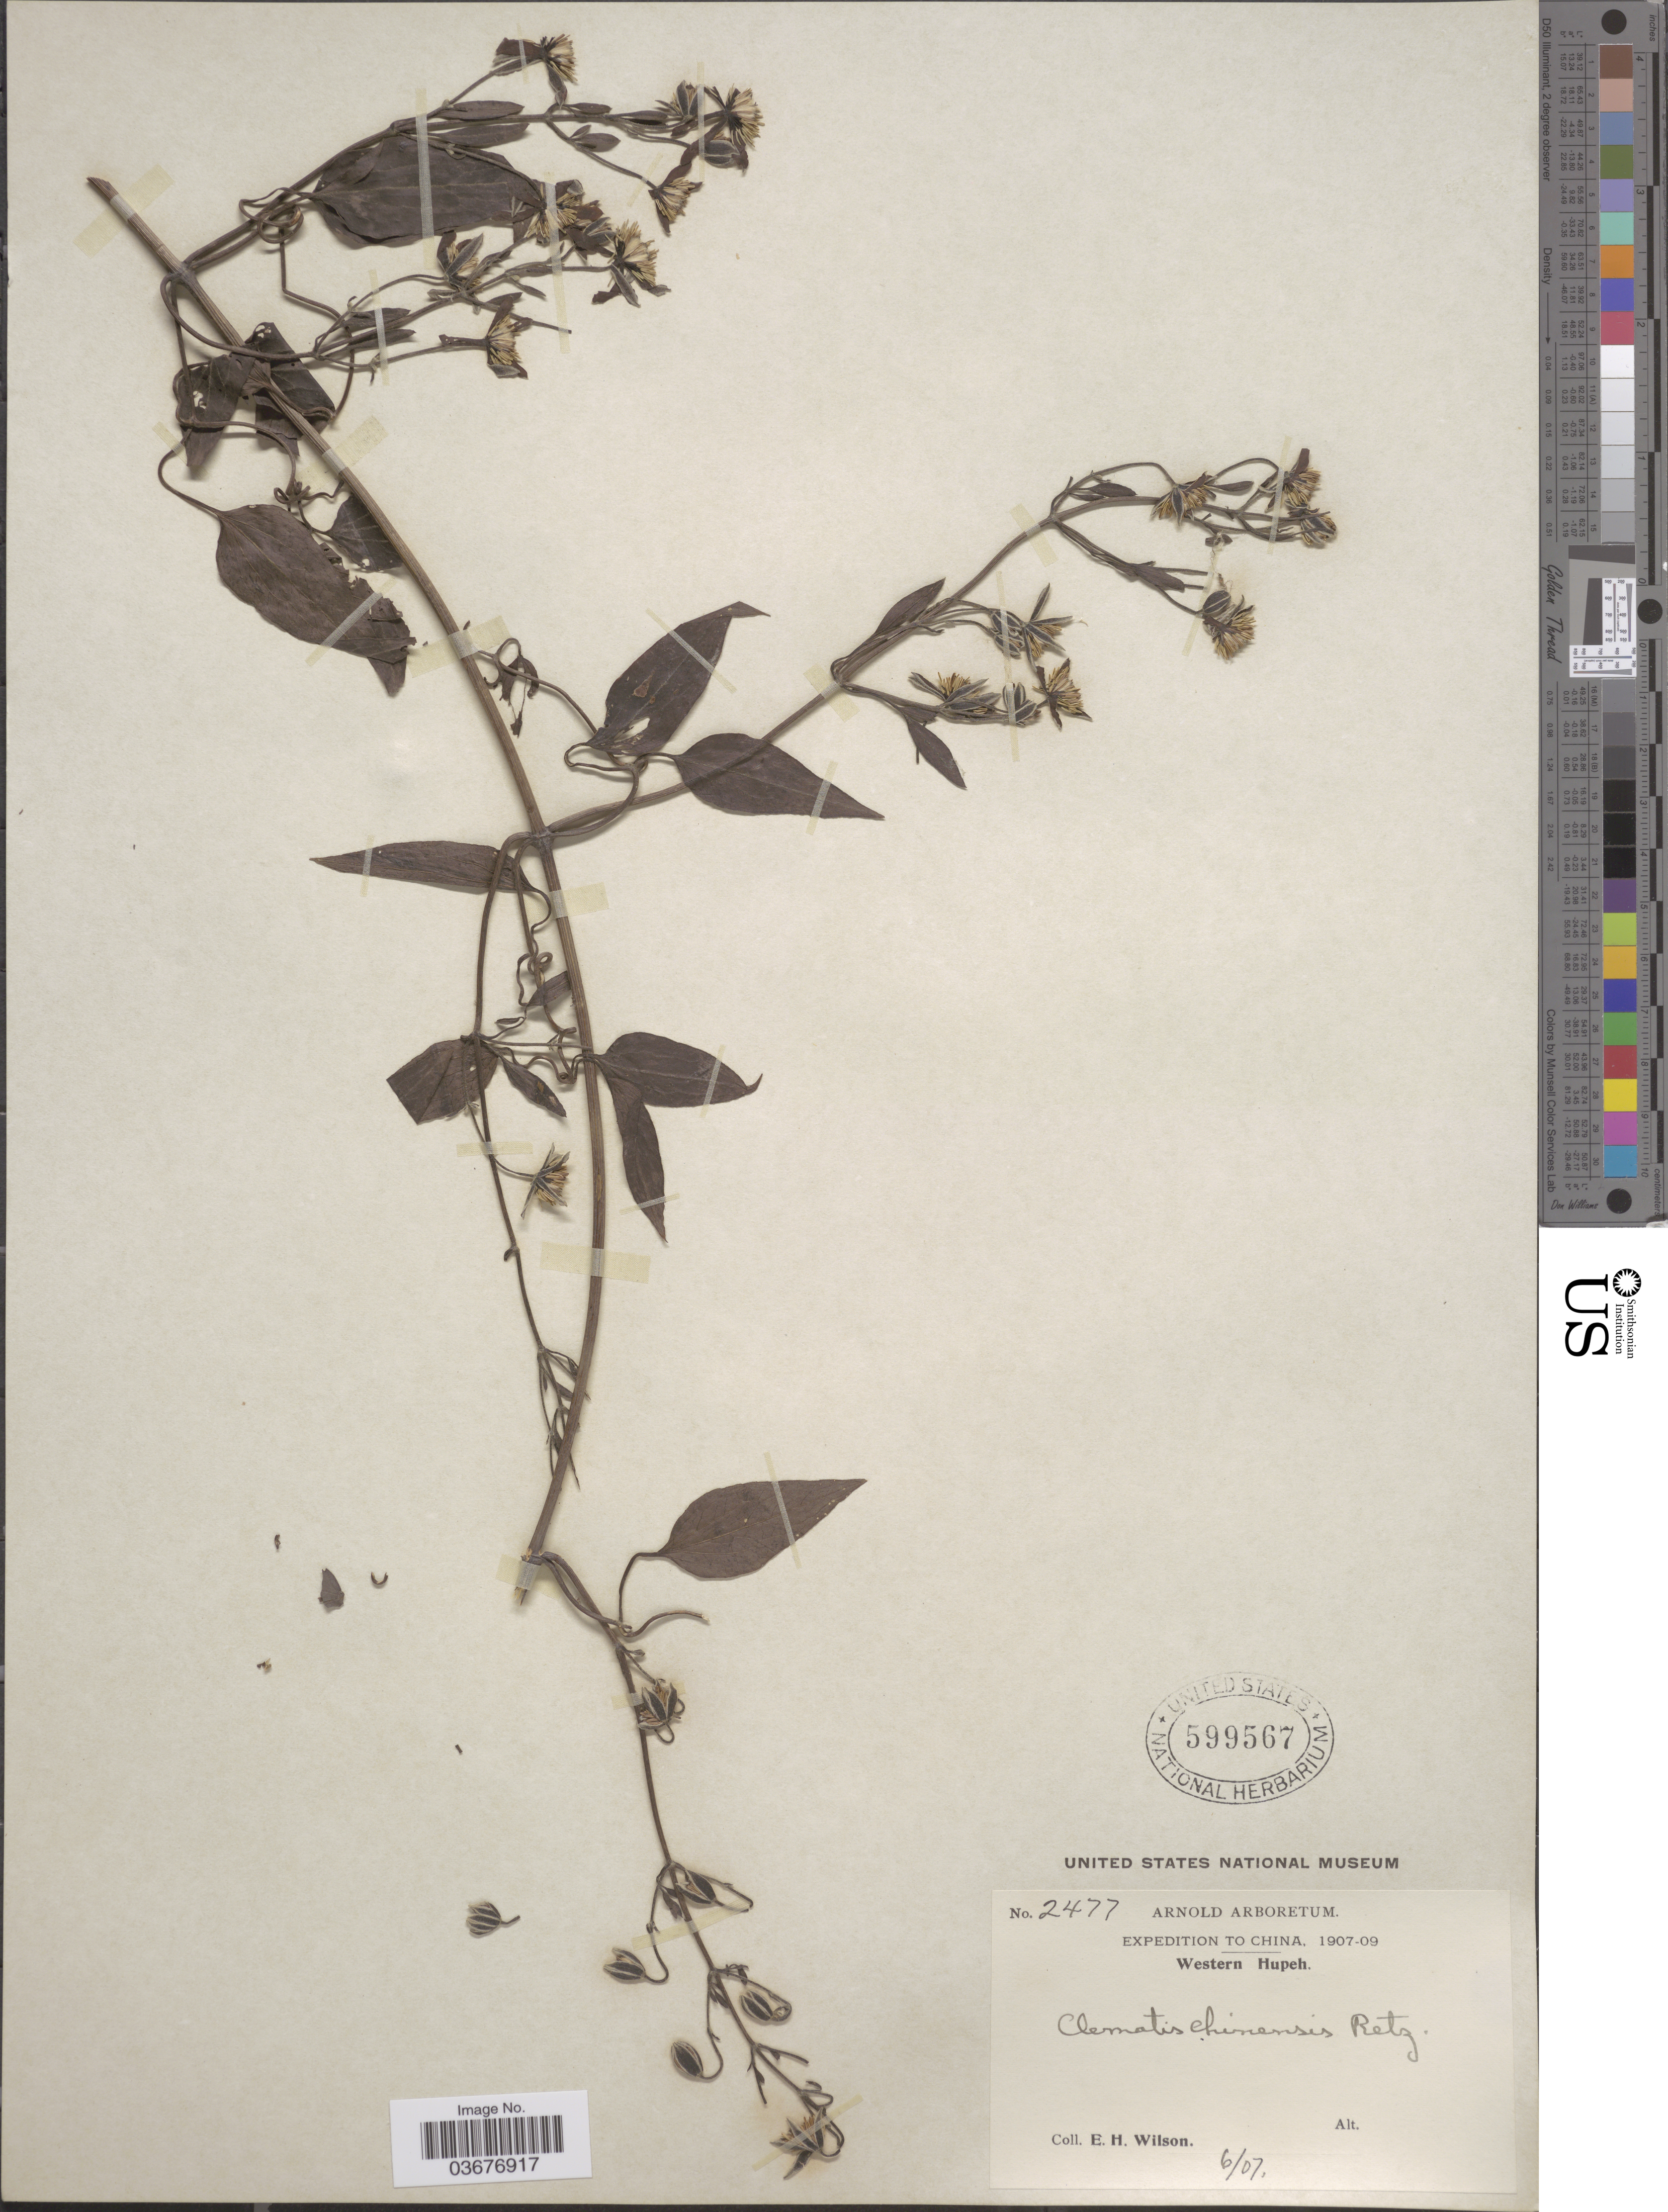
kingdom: Plantae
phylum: Tracheophyta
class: Magnoliopsida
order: Ranunculales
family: Ranunculaceae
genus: Clematis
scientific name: Clematis chinensis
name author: Retz.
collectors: E. Wilson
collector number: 2477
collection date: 1907-06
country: China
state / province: Hubei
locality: Western Hupeh.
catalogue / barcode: US 599567